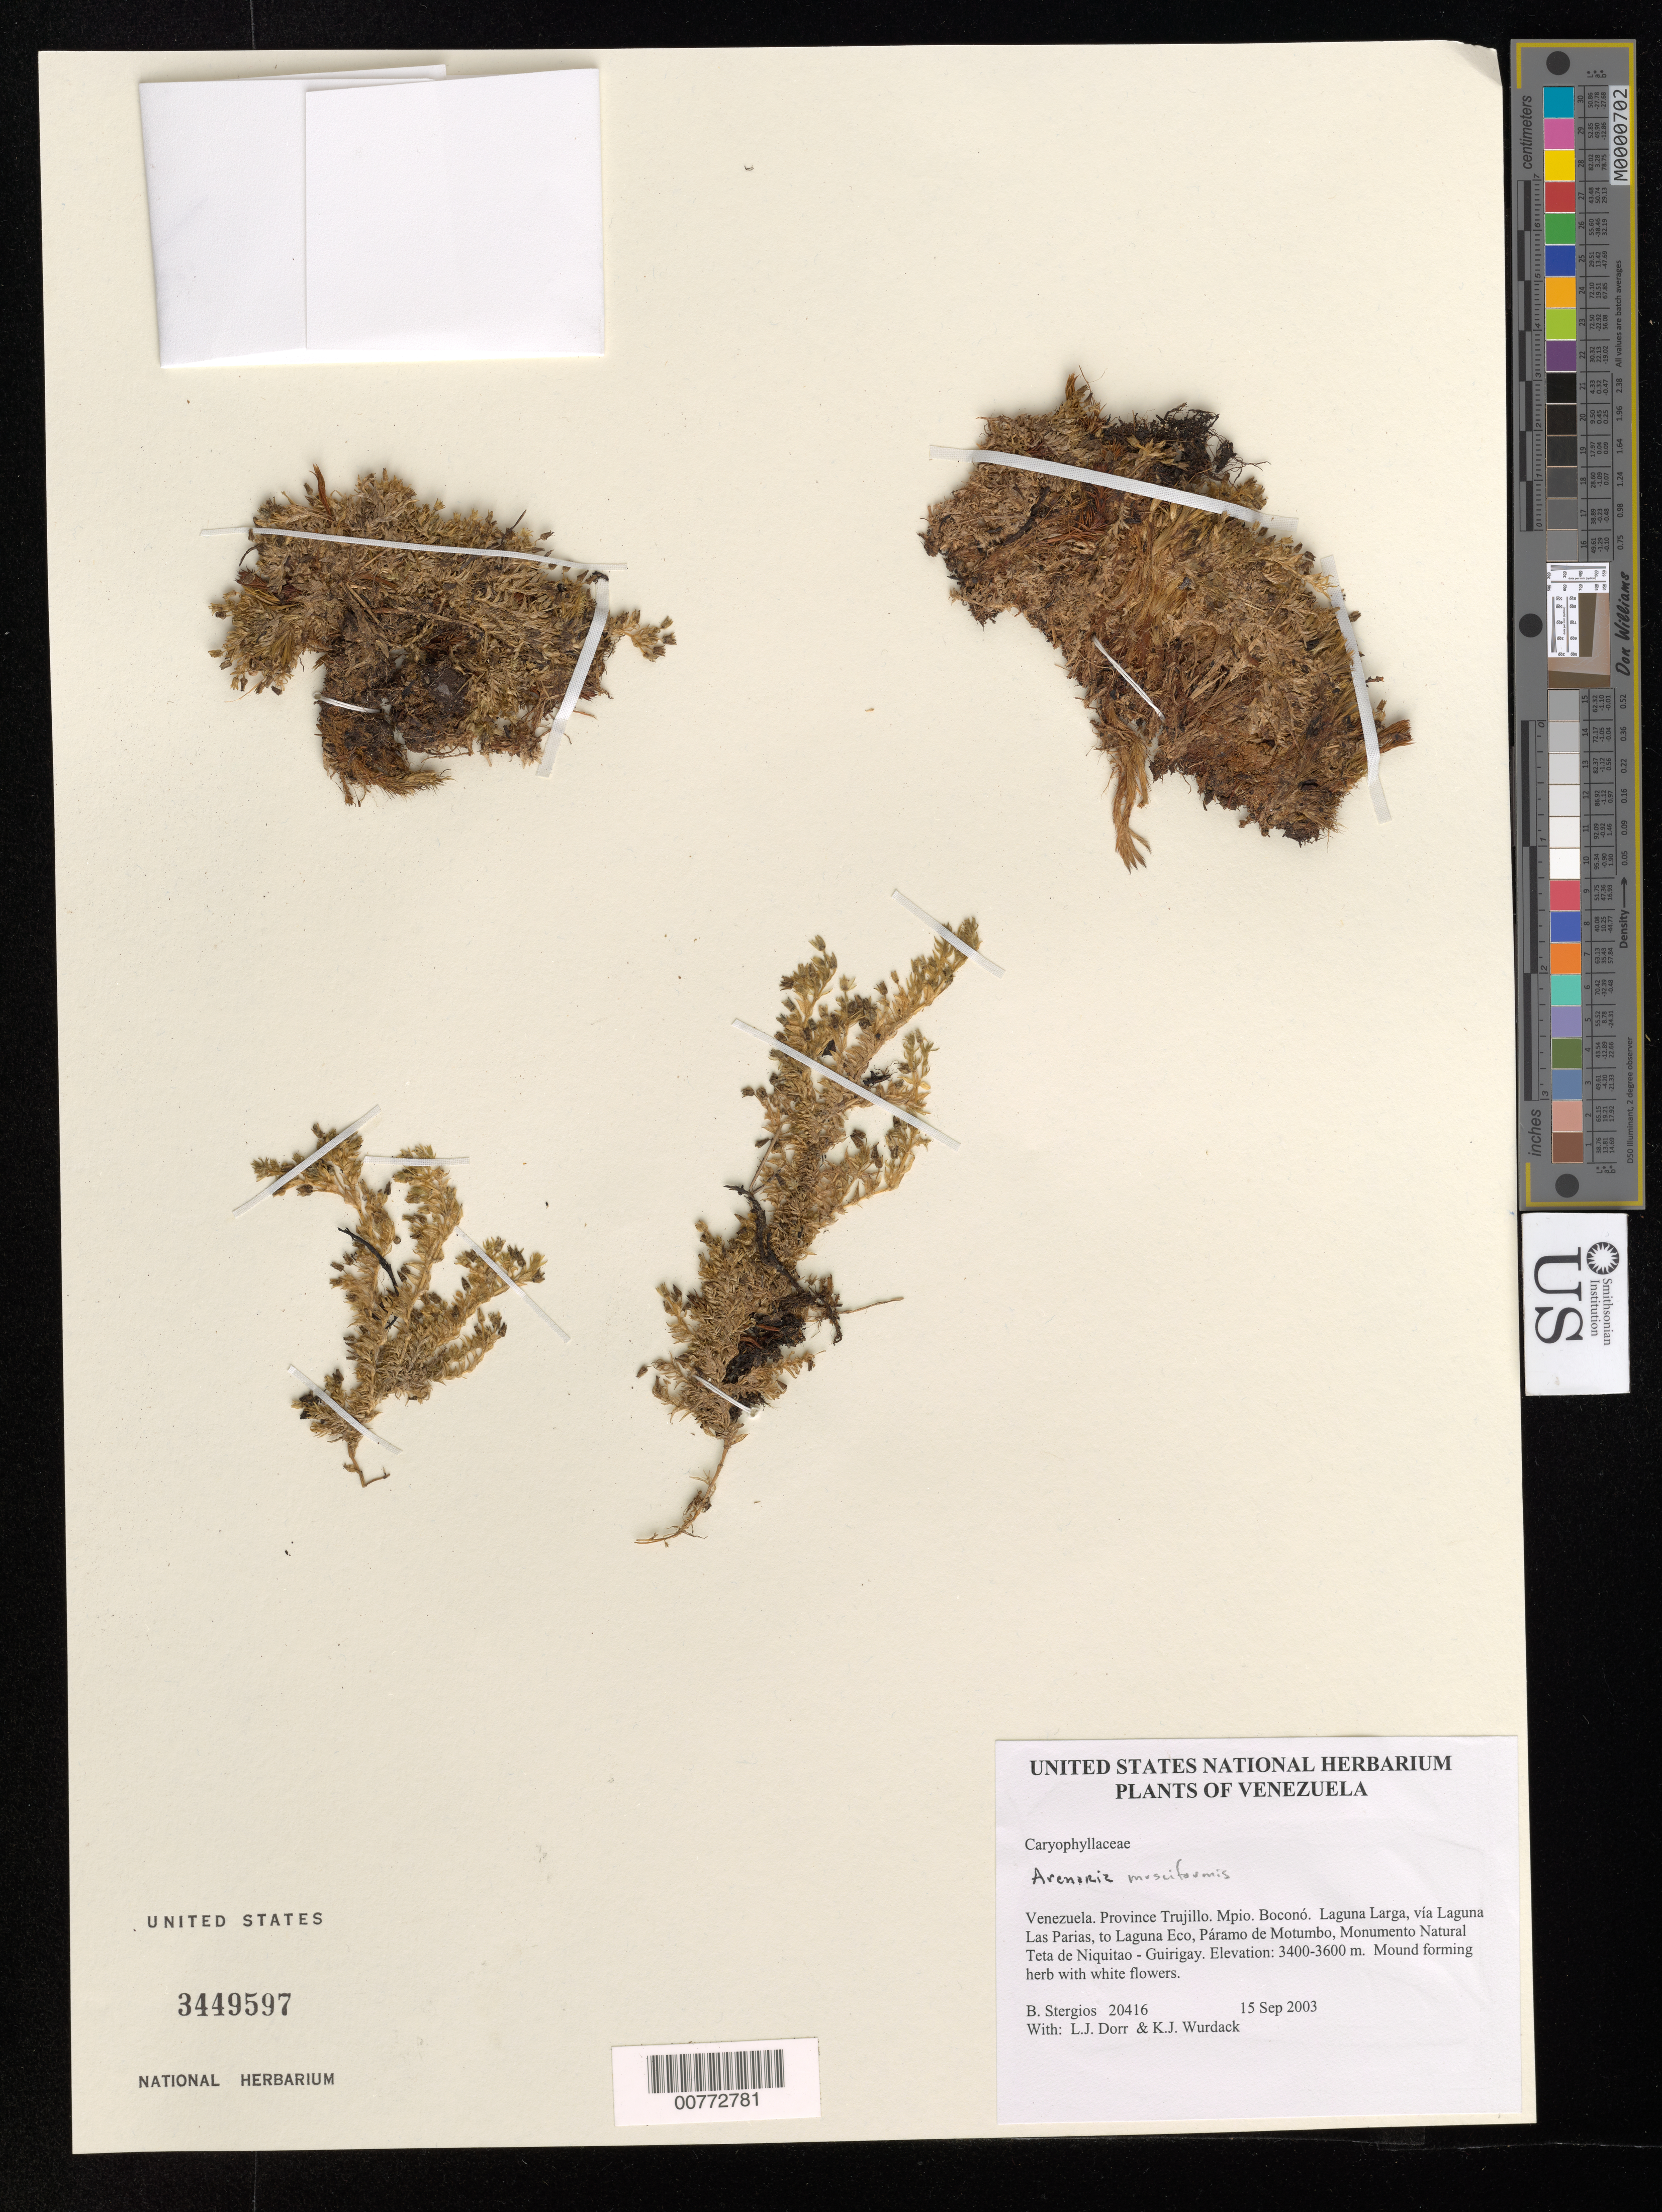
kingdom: Plantae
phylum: Tracheophyta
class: Magnoliopsida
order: Caryophyllales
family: Caryophyllaceae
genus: Arenaria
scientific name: Arenaria musciformis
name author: Triana & Planch.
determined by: Dorr, L. J., (BOT), Smithsonian Institution - National Museum of Natural History (UNITED STATES)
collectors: B. G. Stergios, L. J. Dorr & K. Wurdack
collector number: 20416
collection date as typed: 15 Sep 2003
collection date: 2003-09-15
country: Venezuela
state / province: Trujillo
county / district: Boconó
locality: Laguna Larga, vía Laguna Las Parias, to Laguna Eco, Páramo de Motumbo, Monumento Natural Teta de Niquitao - Guirigay.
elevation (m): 3400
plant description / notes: PORT, PRC, US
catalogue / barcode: US 3449597